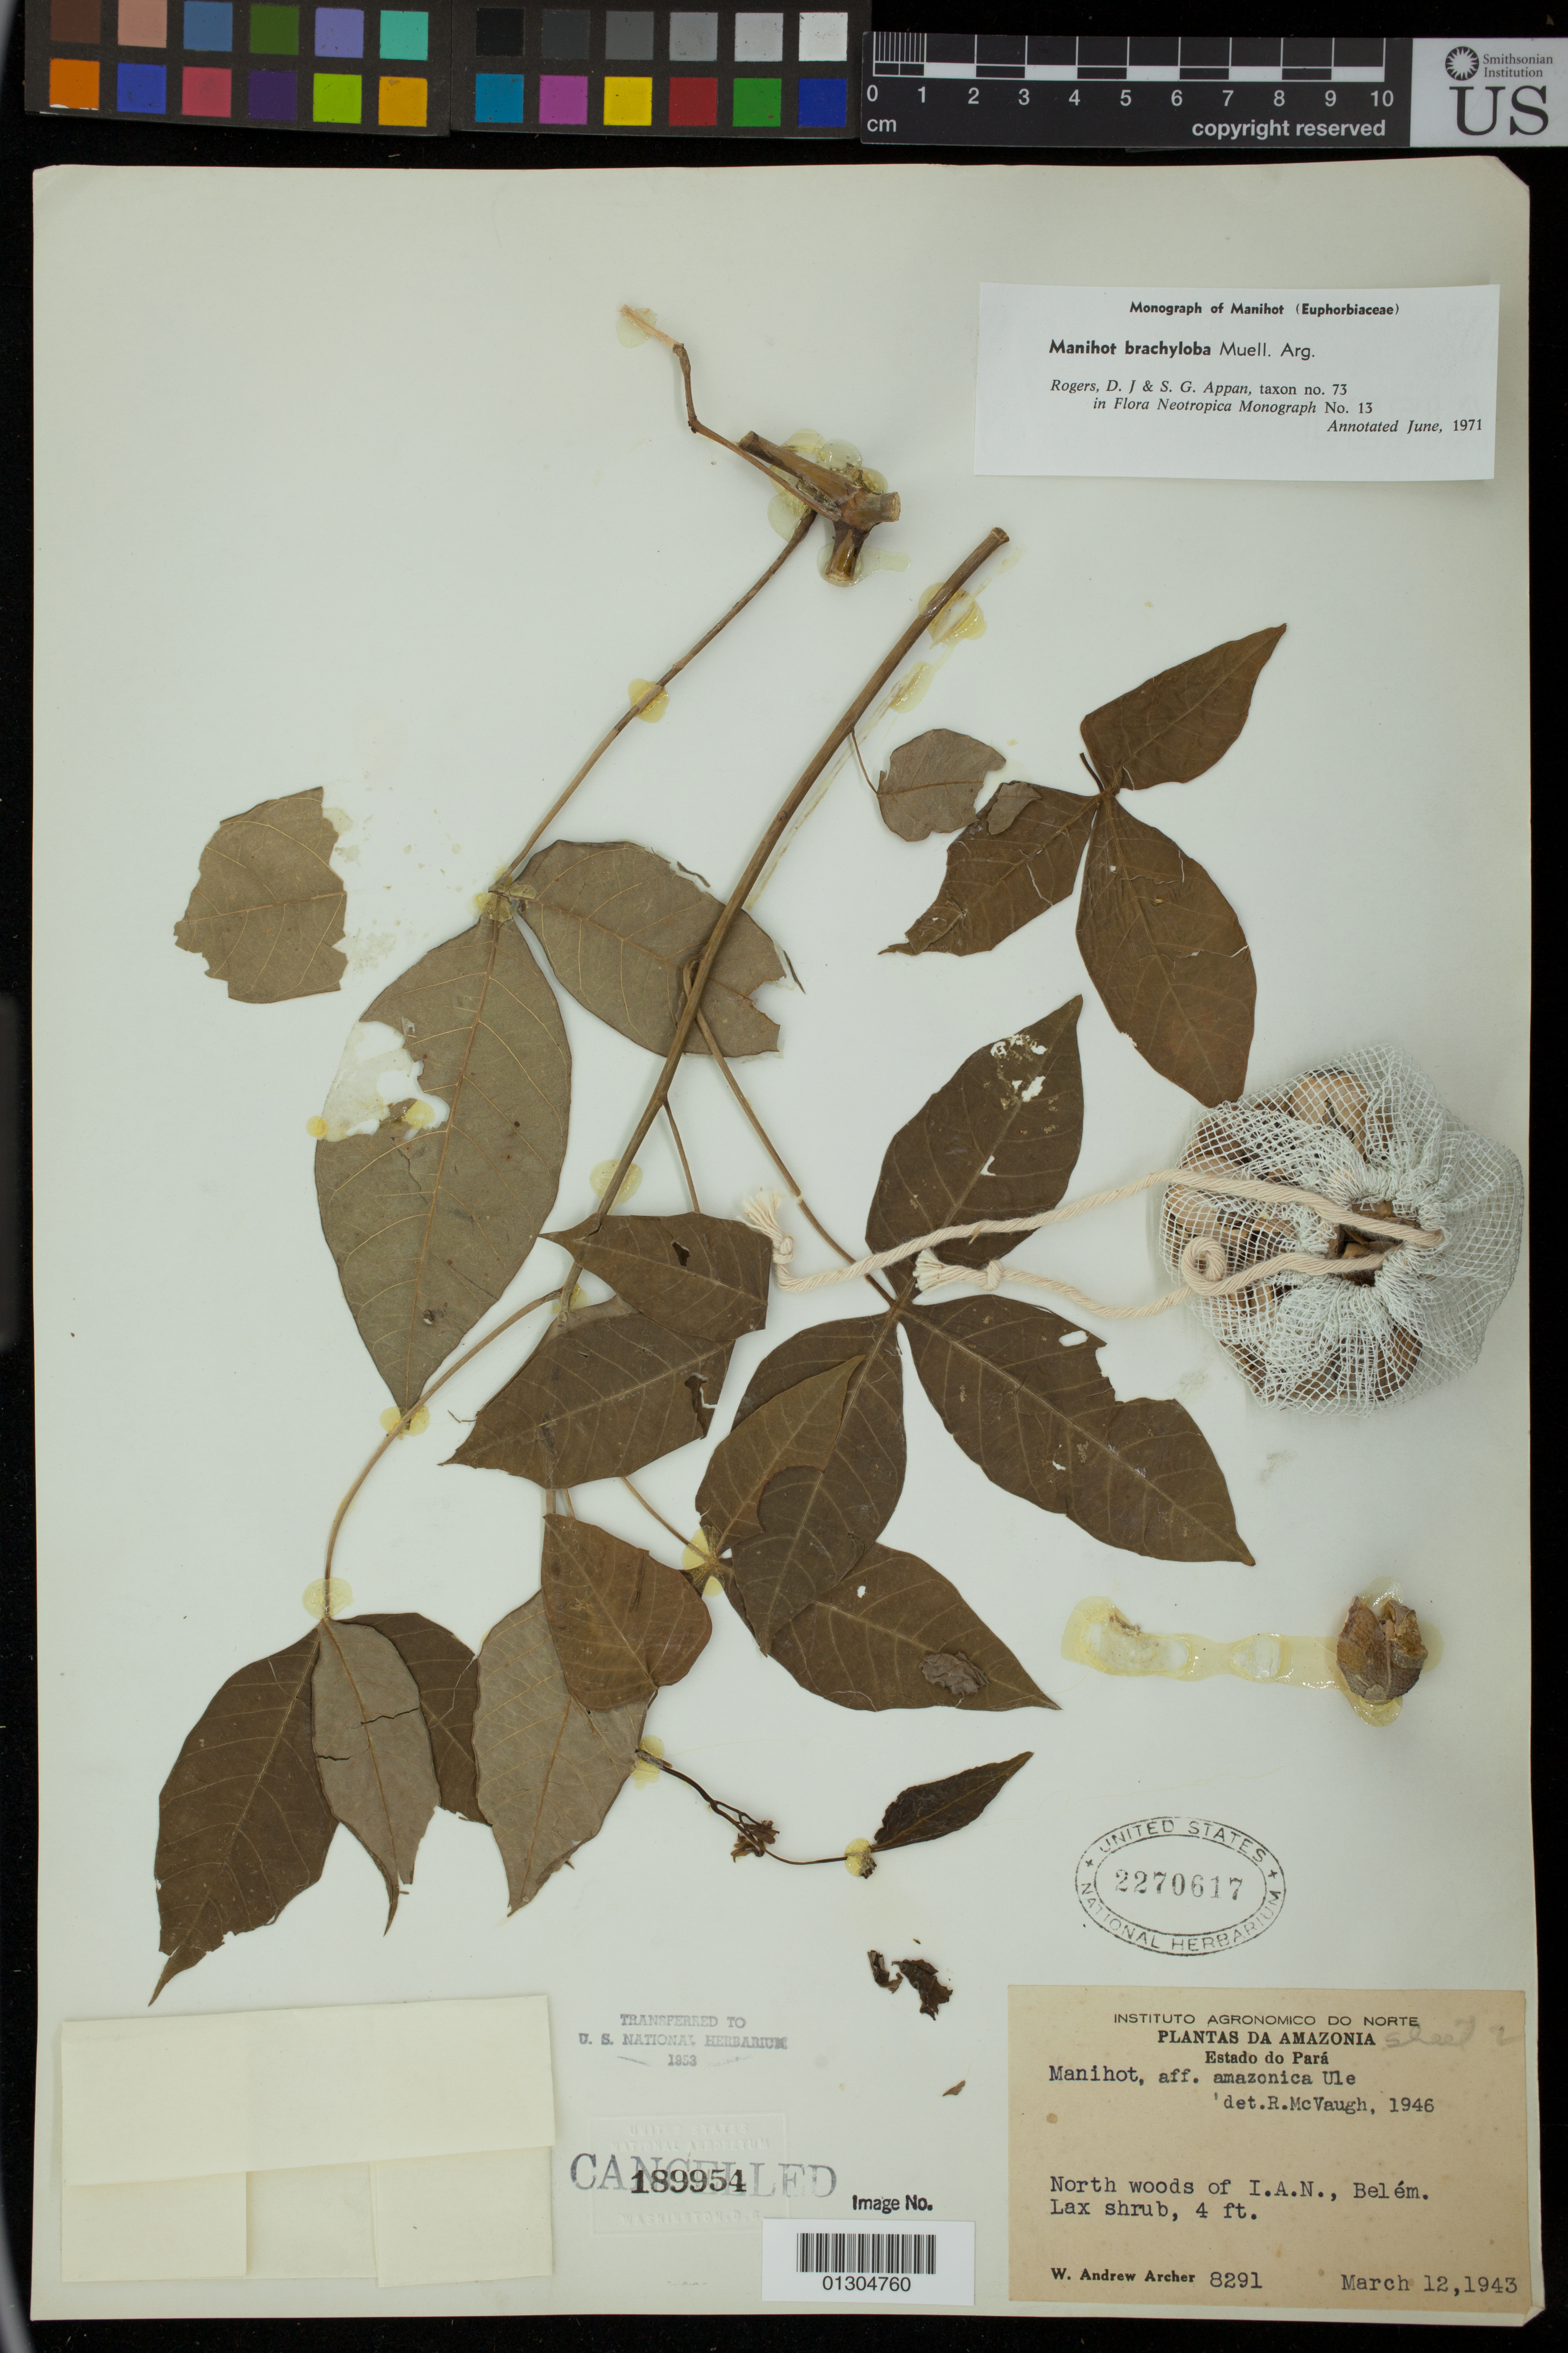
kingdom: Plantae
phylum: Tracheophyta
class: Magnoliopsida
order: Malpighiales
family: Euphorbiaceae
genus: Manihot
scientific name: Manihot brachyloba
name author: Müll. Arg.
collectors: W. A. Archer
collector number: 8291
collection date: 1943-03-12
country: Brazil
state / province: Pará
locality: North woods of I.A.N., Belem.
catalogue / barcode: US 2270617